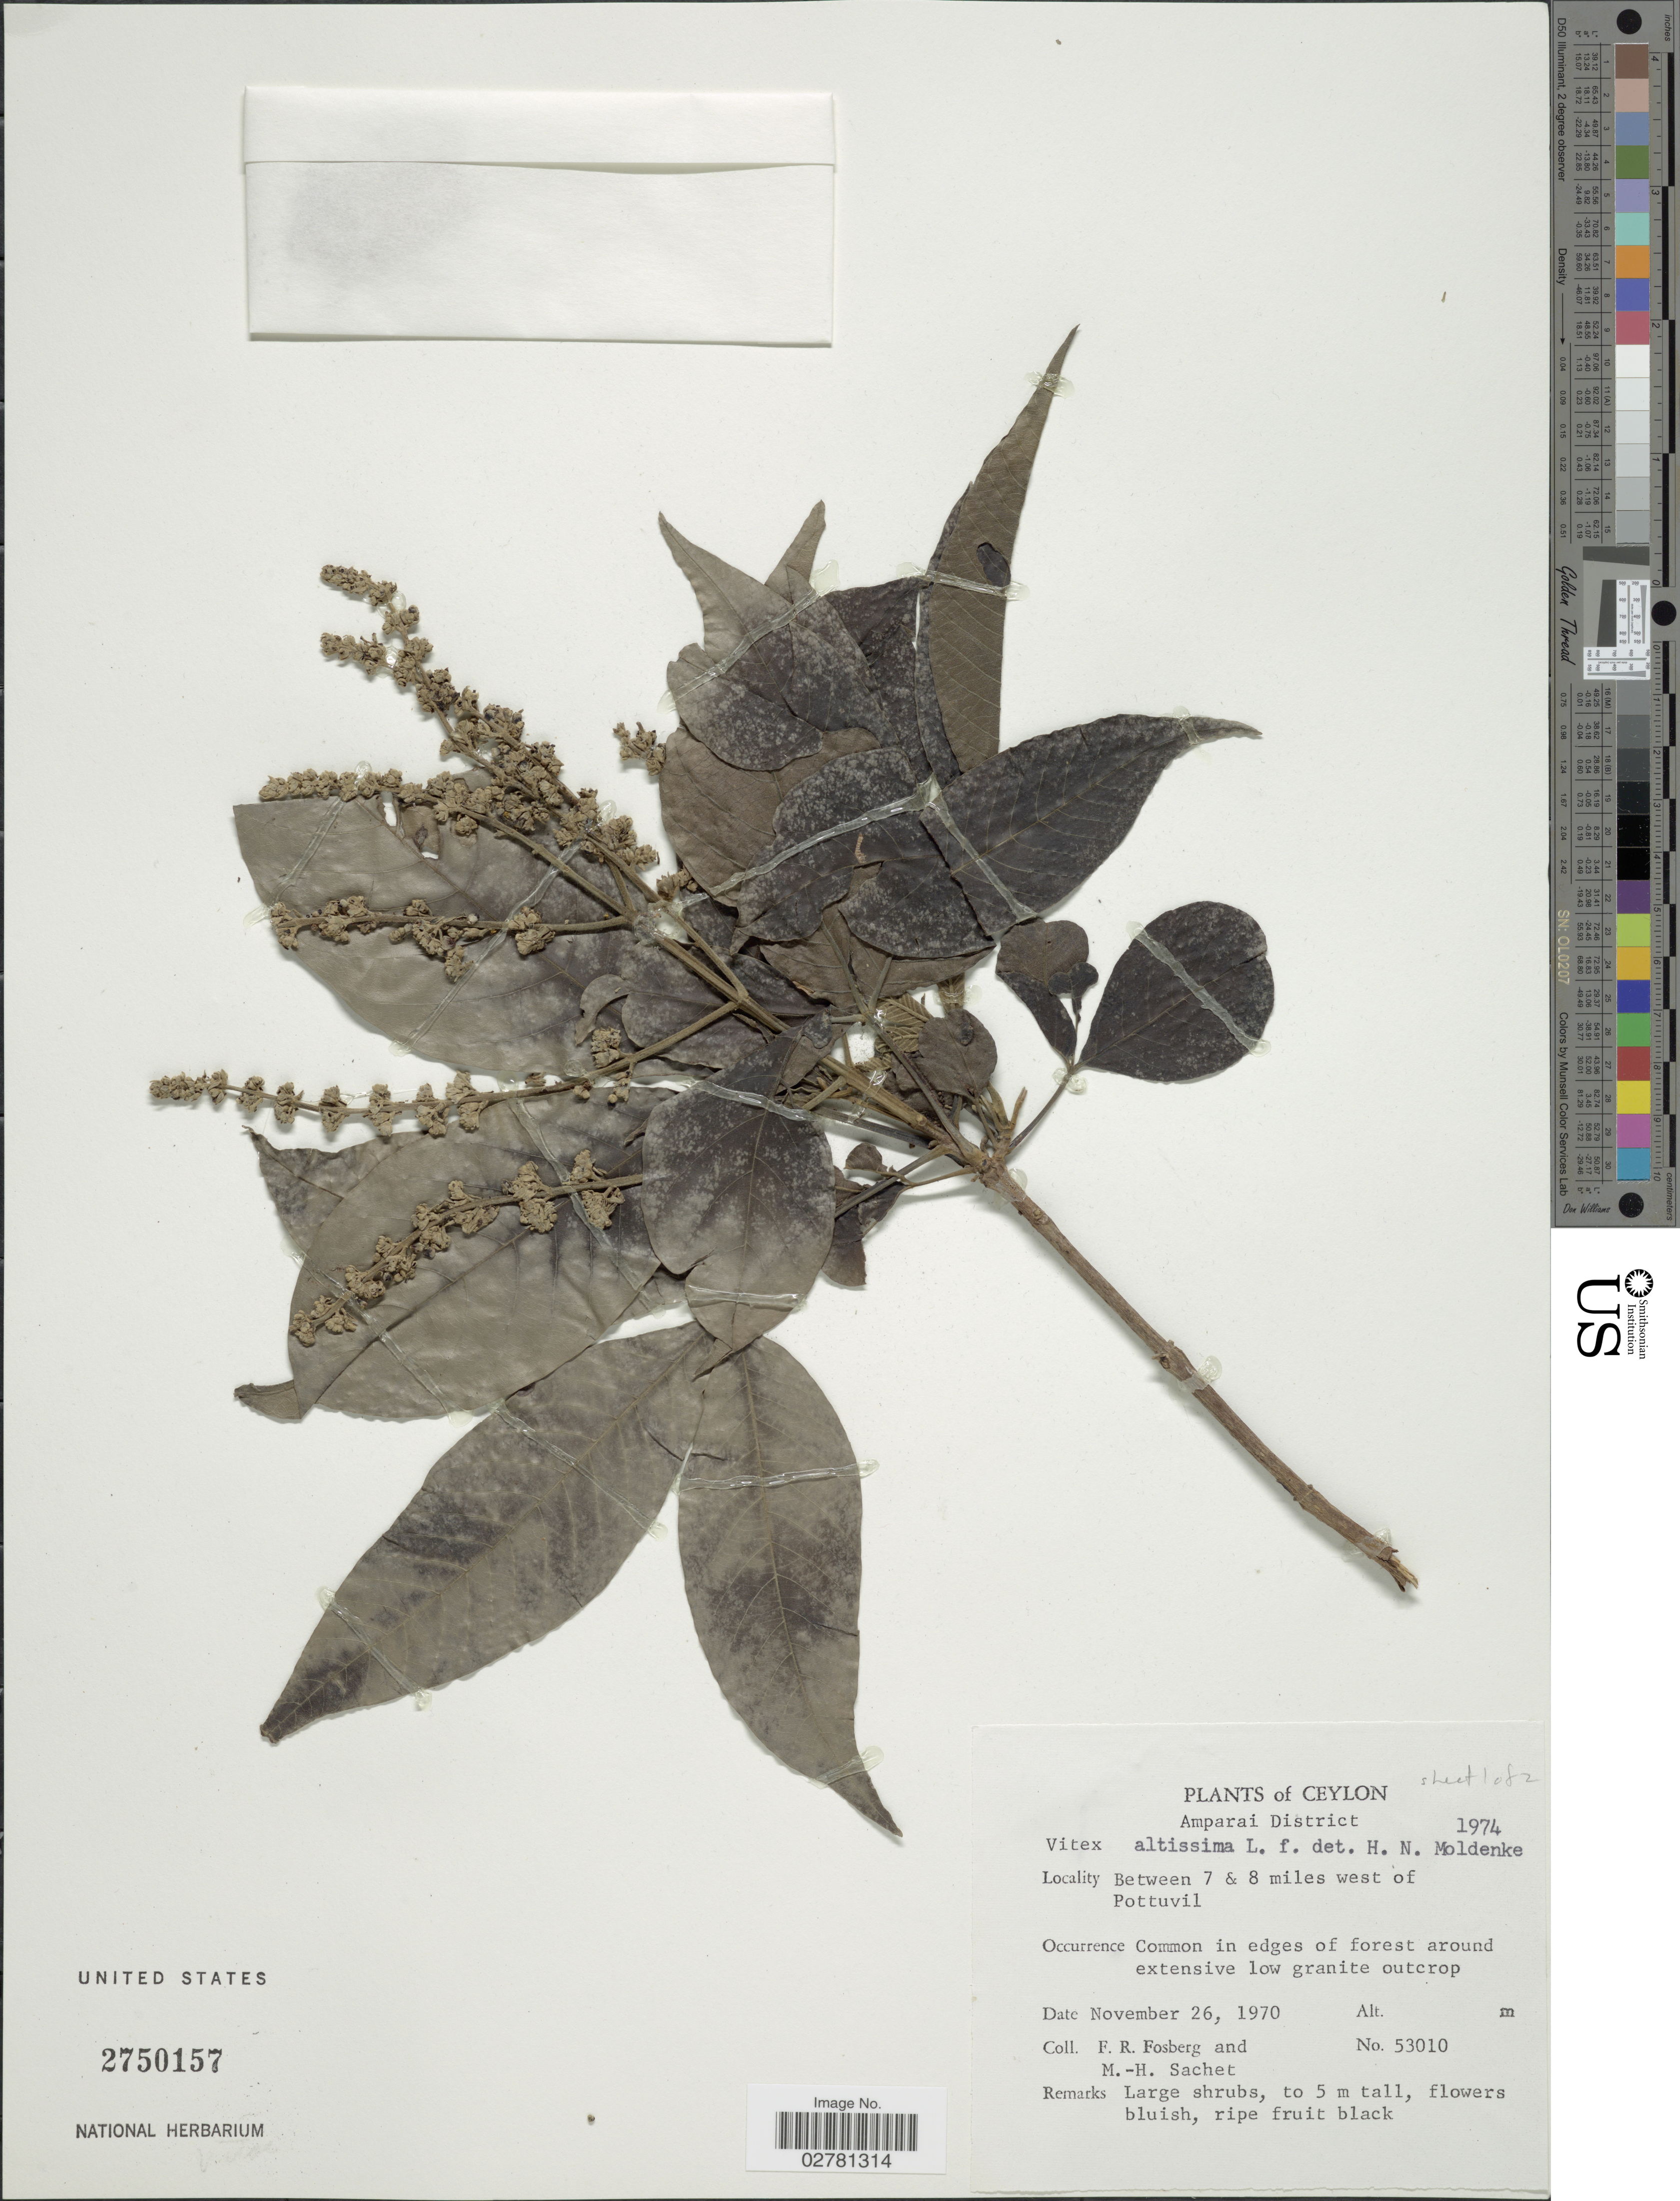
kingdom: Plantae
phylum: Tracheophyta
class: Magnoliopsida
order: Lamiales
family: Lamiaceae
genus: Vitex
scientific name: Vitex altissima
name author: L. f.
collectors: F. R. Fosberg & M.-H. Sachet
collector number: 53010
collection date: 1970-11-26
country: Sri Lanka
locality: Ceylon. Amparai District. Between 7 & 8 miles west of Pottuvil.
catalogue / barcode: US 2750157